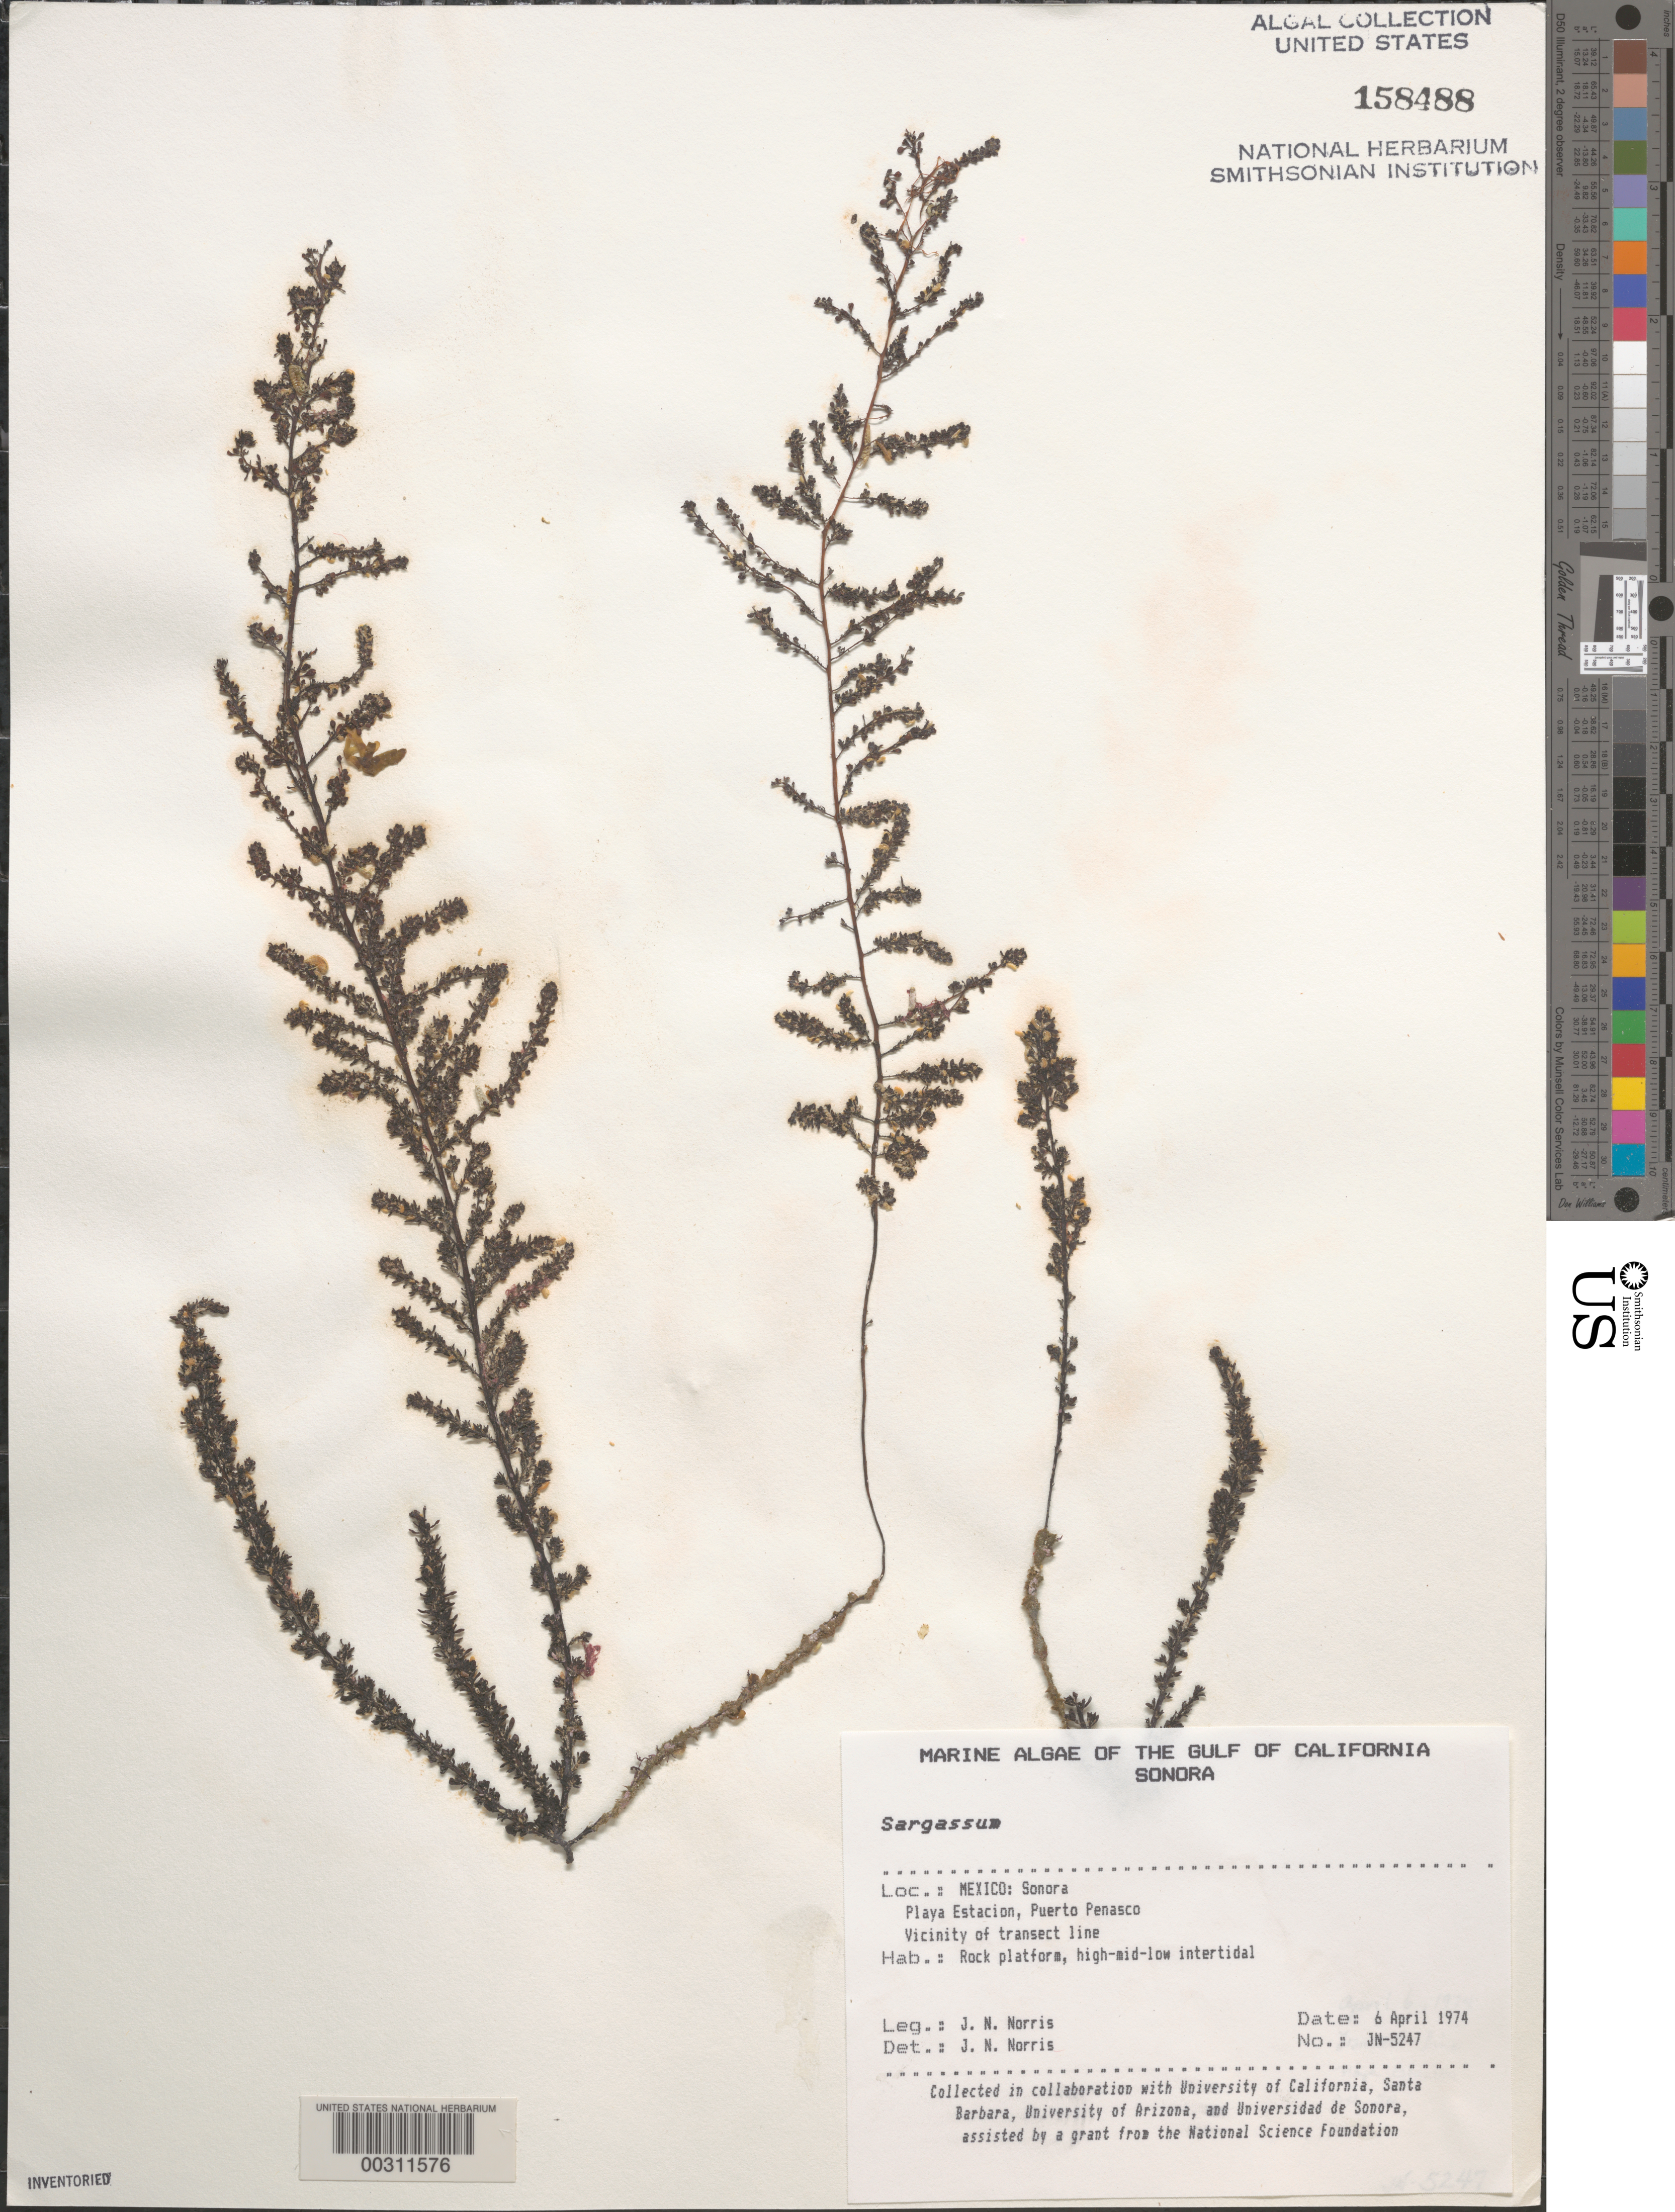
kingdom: Chromista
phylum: Ochrophyta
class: Phaeophyceae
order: Fucales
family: Sargassaceae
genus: Sargassum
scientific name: Sargassum sp.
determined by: Norris, James N.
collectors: J. N. Norris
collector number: JN-5247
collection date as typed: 06 Apr 1974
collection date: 1974-04-06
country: Mexico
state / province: Sonora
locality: Playa Estacion, Puerto Penasco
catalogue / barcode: US 158488